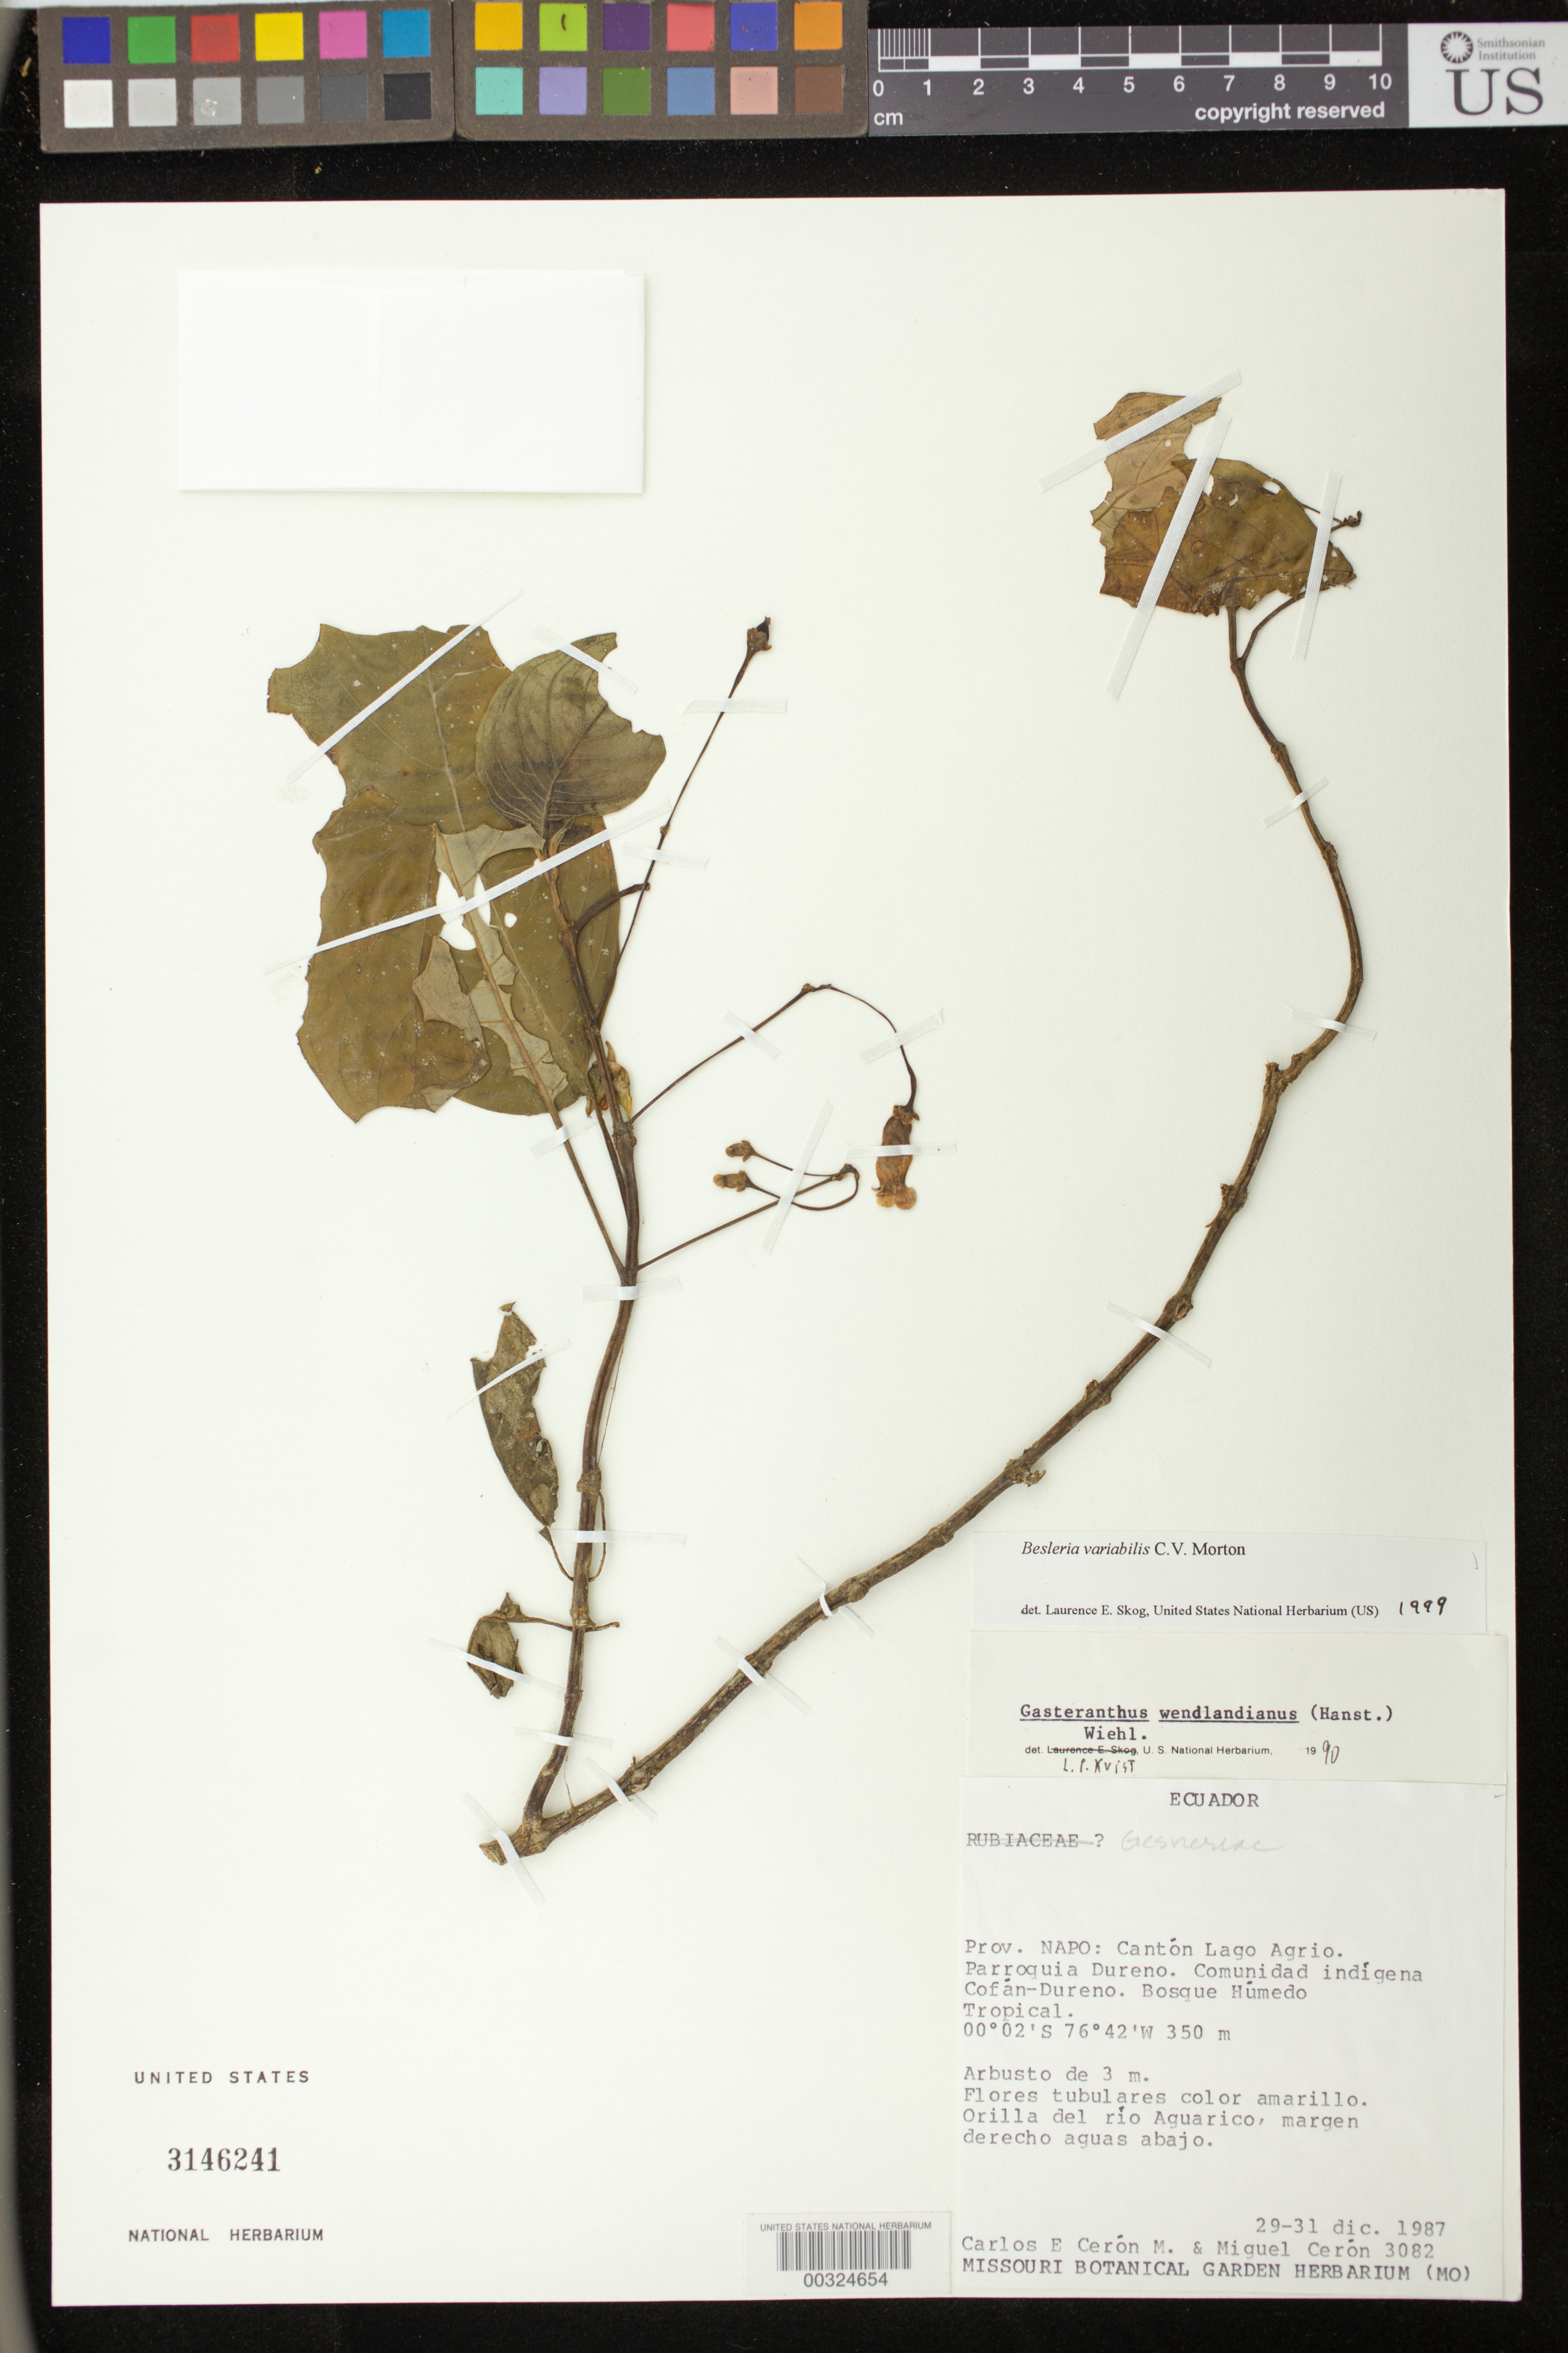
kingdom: Plantae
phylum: Tracheophyta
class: Magnoliopsida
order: Lamiales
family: Gesneriaceae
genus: Besleria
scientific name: Besleria variabilis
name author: C.V. Morton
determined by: Skog, Laurence E.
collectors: C. E. Cerón M. & M. Cerón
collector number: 3082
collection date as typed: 29-31 Dec 1987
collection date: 1987-12-29/1987-12-31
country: Ecuador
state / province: Sucumbíos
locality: ("Napo.") Cantón Lago Agrio, Paroquia Dureno, comunidad indígena Cofán-Dureno, orilla del río Aguarico, margen derecho aguas abajo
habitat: Bosque húmedo tropical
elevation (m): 350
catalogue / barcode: US 3146241